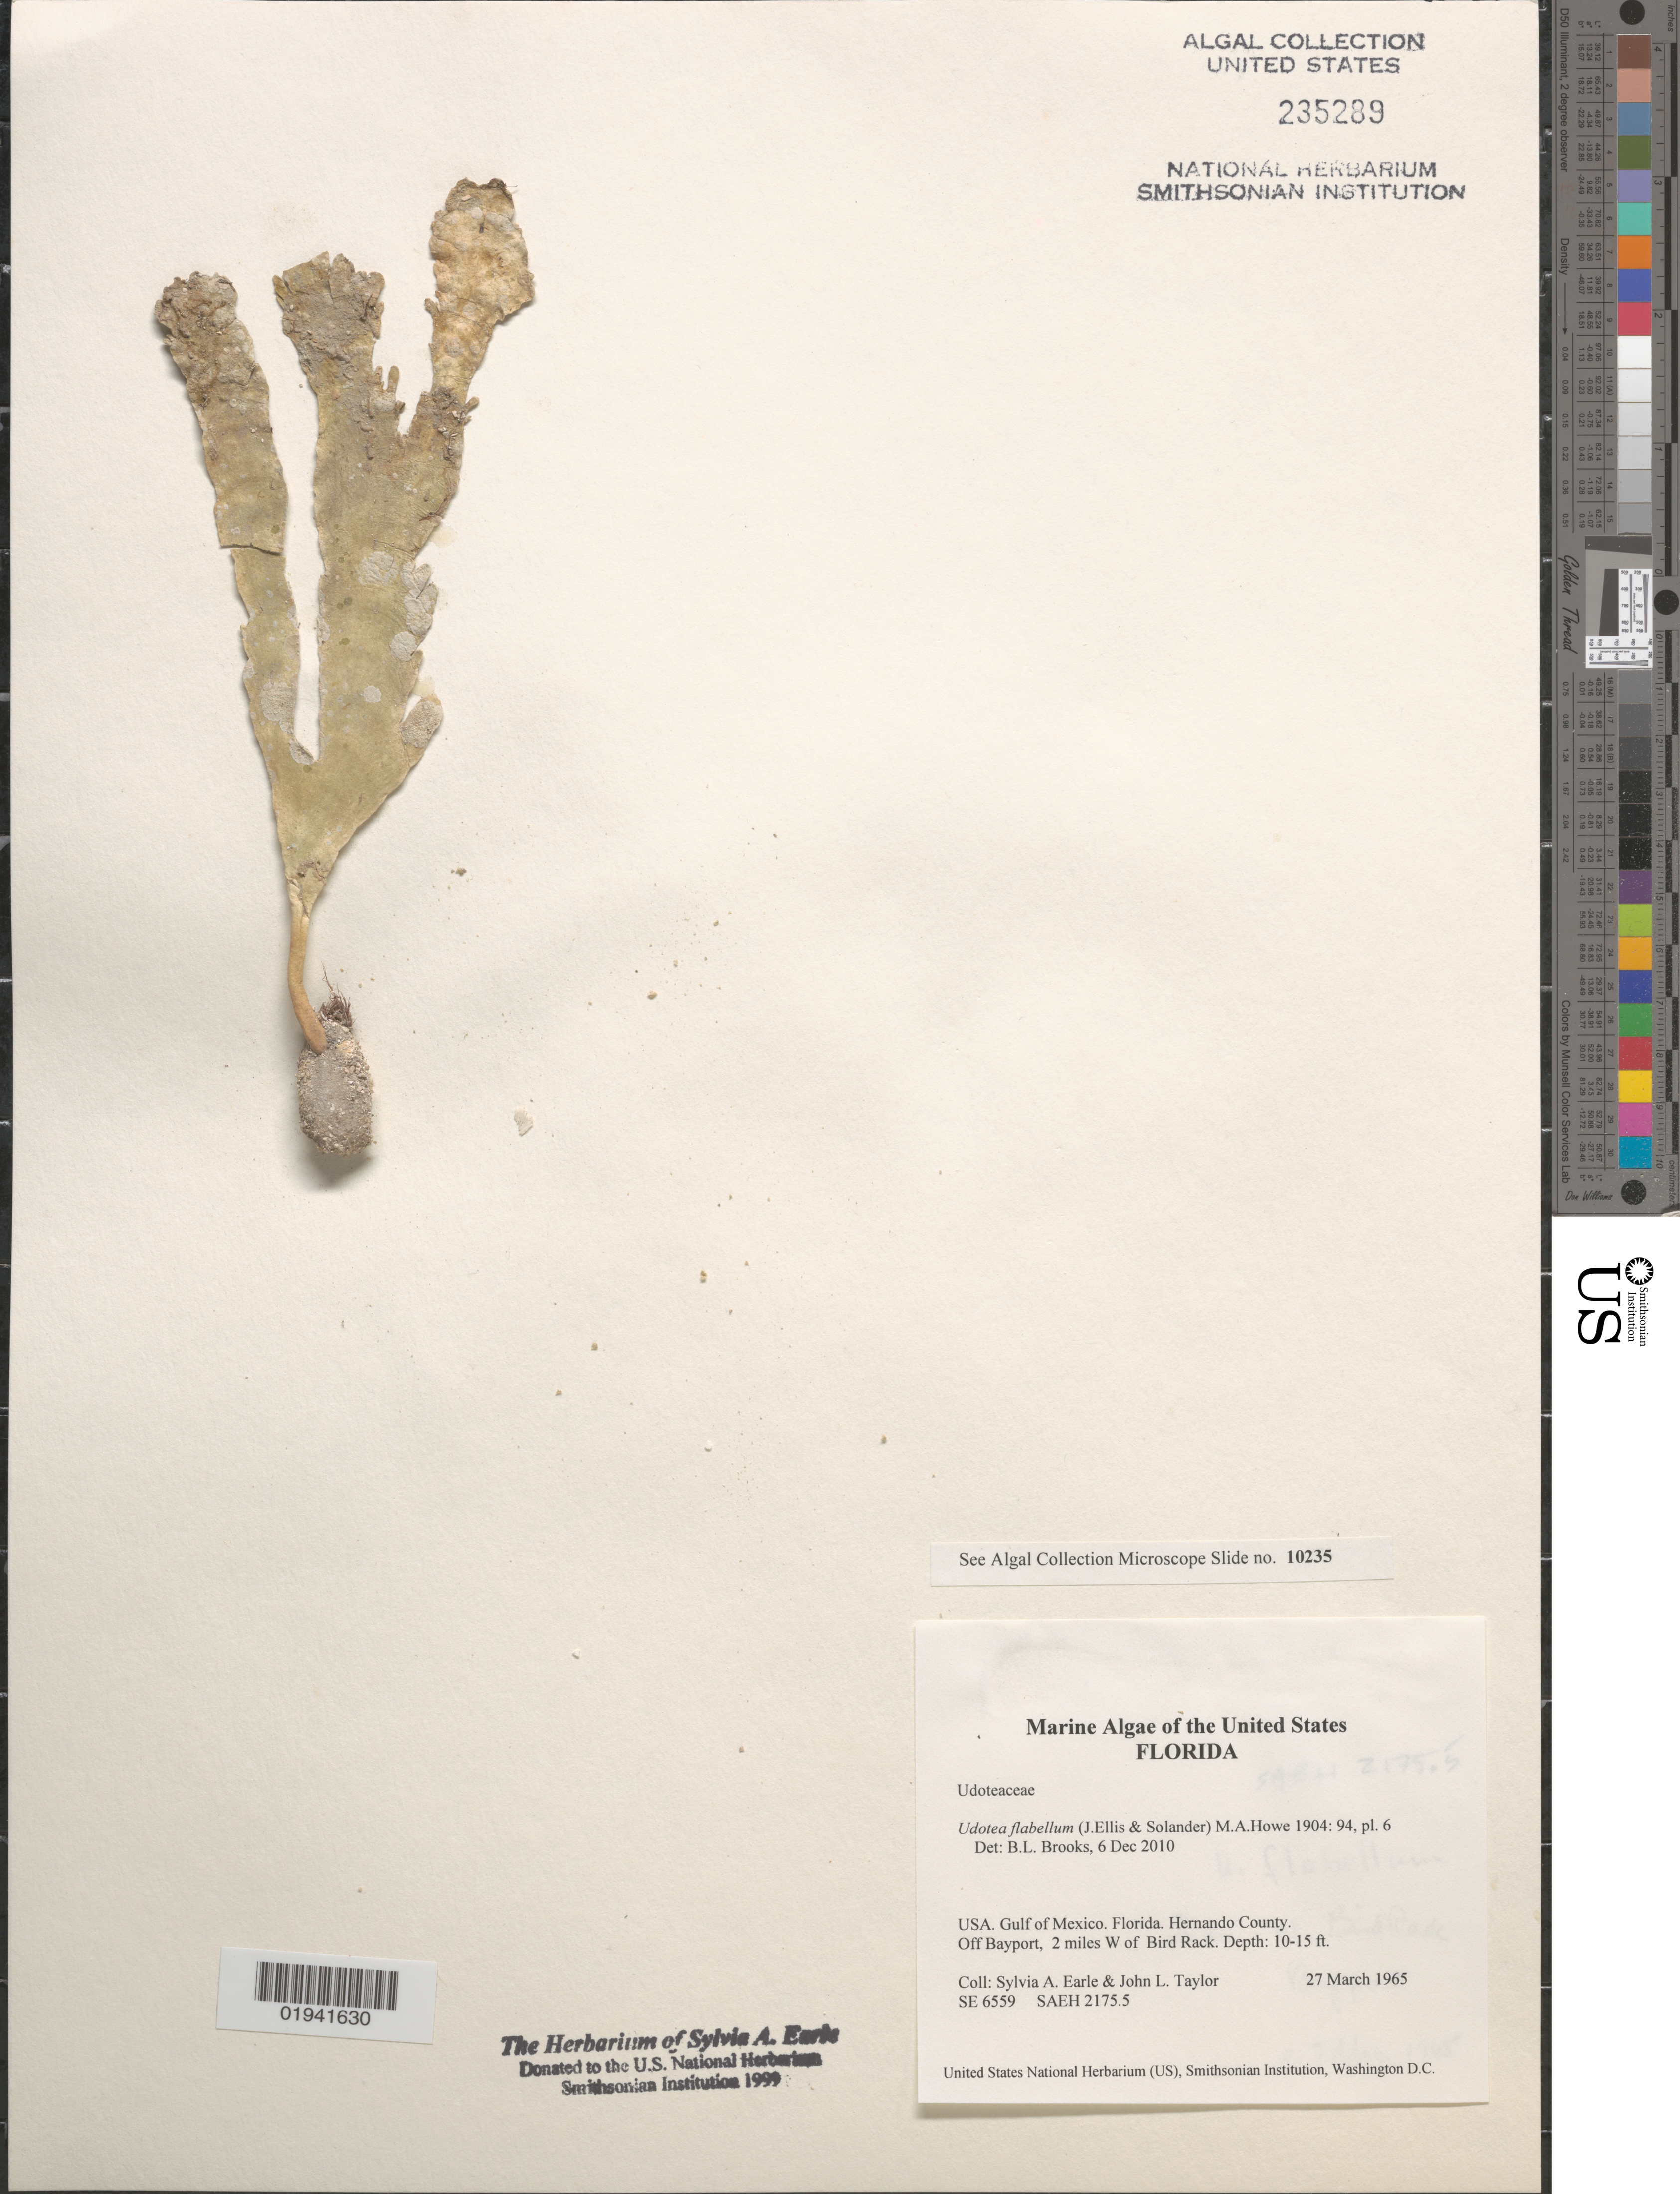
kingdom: Plantae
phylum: Chlorophyta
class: Ulvophyceae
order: Bryopsidales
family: Udoteaceae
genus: Udotea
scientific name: Udotea flabellum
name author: (J. Ellis & Sol.) M. Howe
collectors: S. A. Earle & J. L. Taylor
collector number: SE6559/SAEH2175.5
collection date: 1965-03-27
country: United States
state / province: Florida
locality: Gulf of Mexico. Hernando County. Off Bayport, 2 miles W of Bird Rack.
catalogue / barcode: US 235289